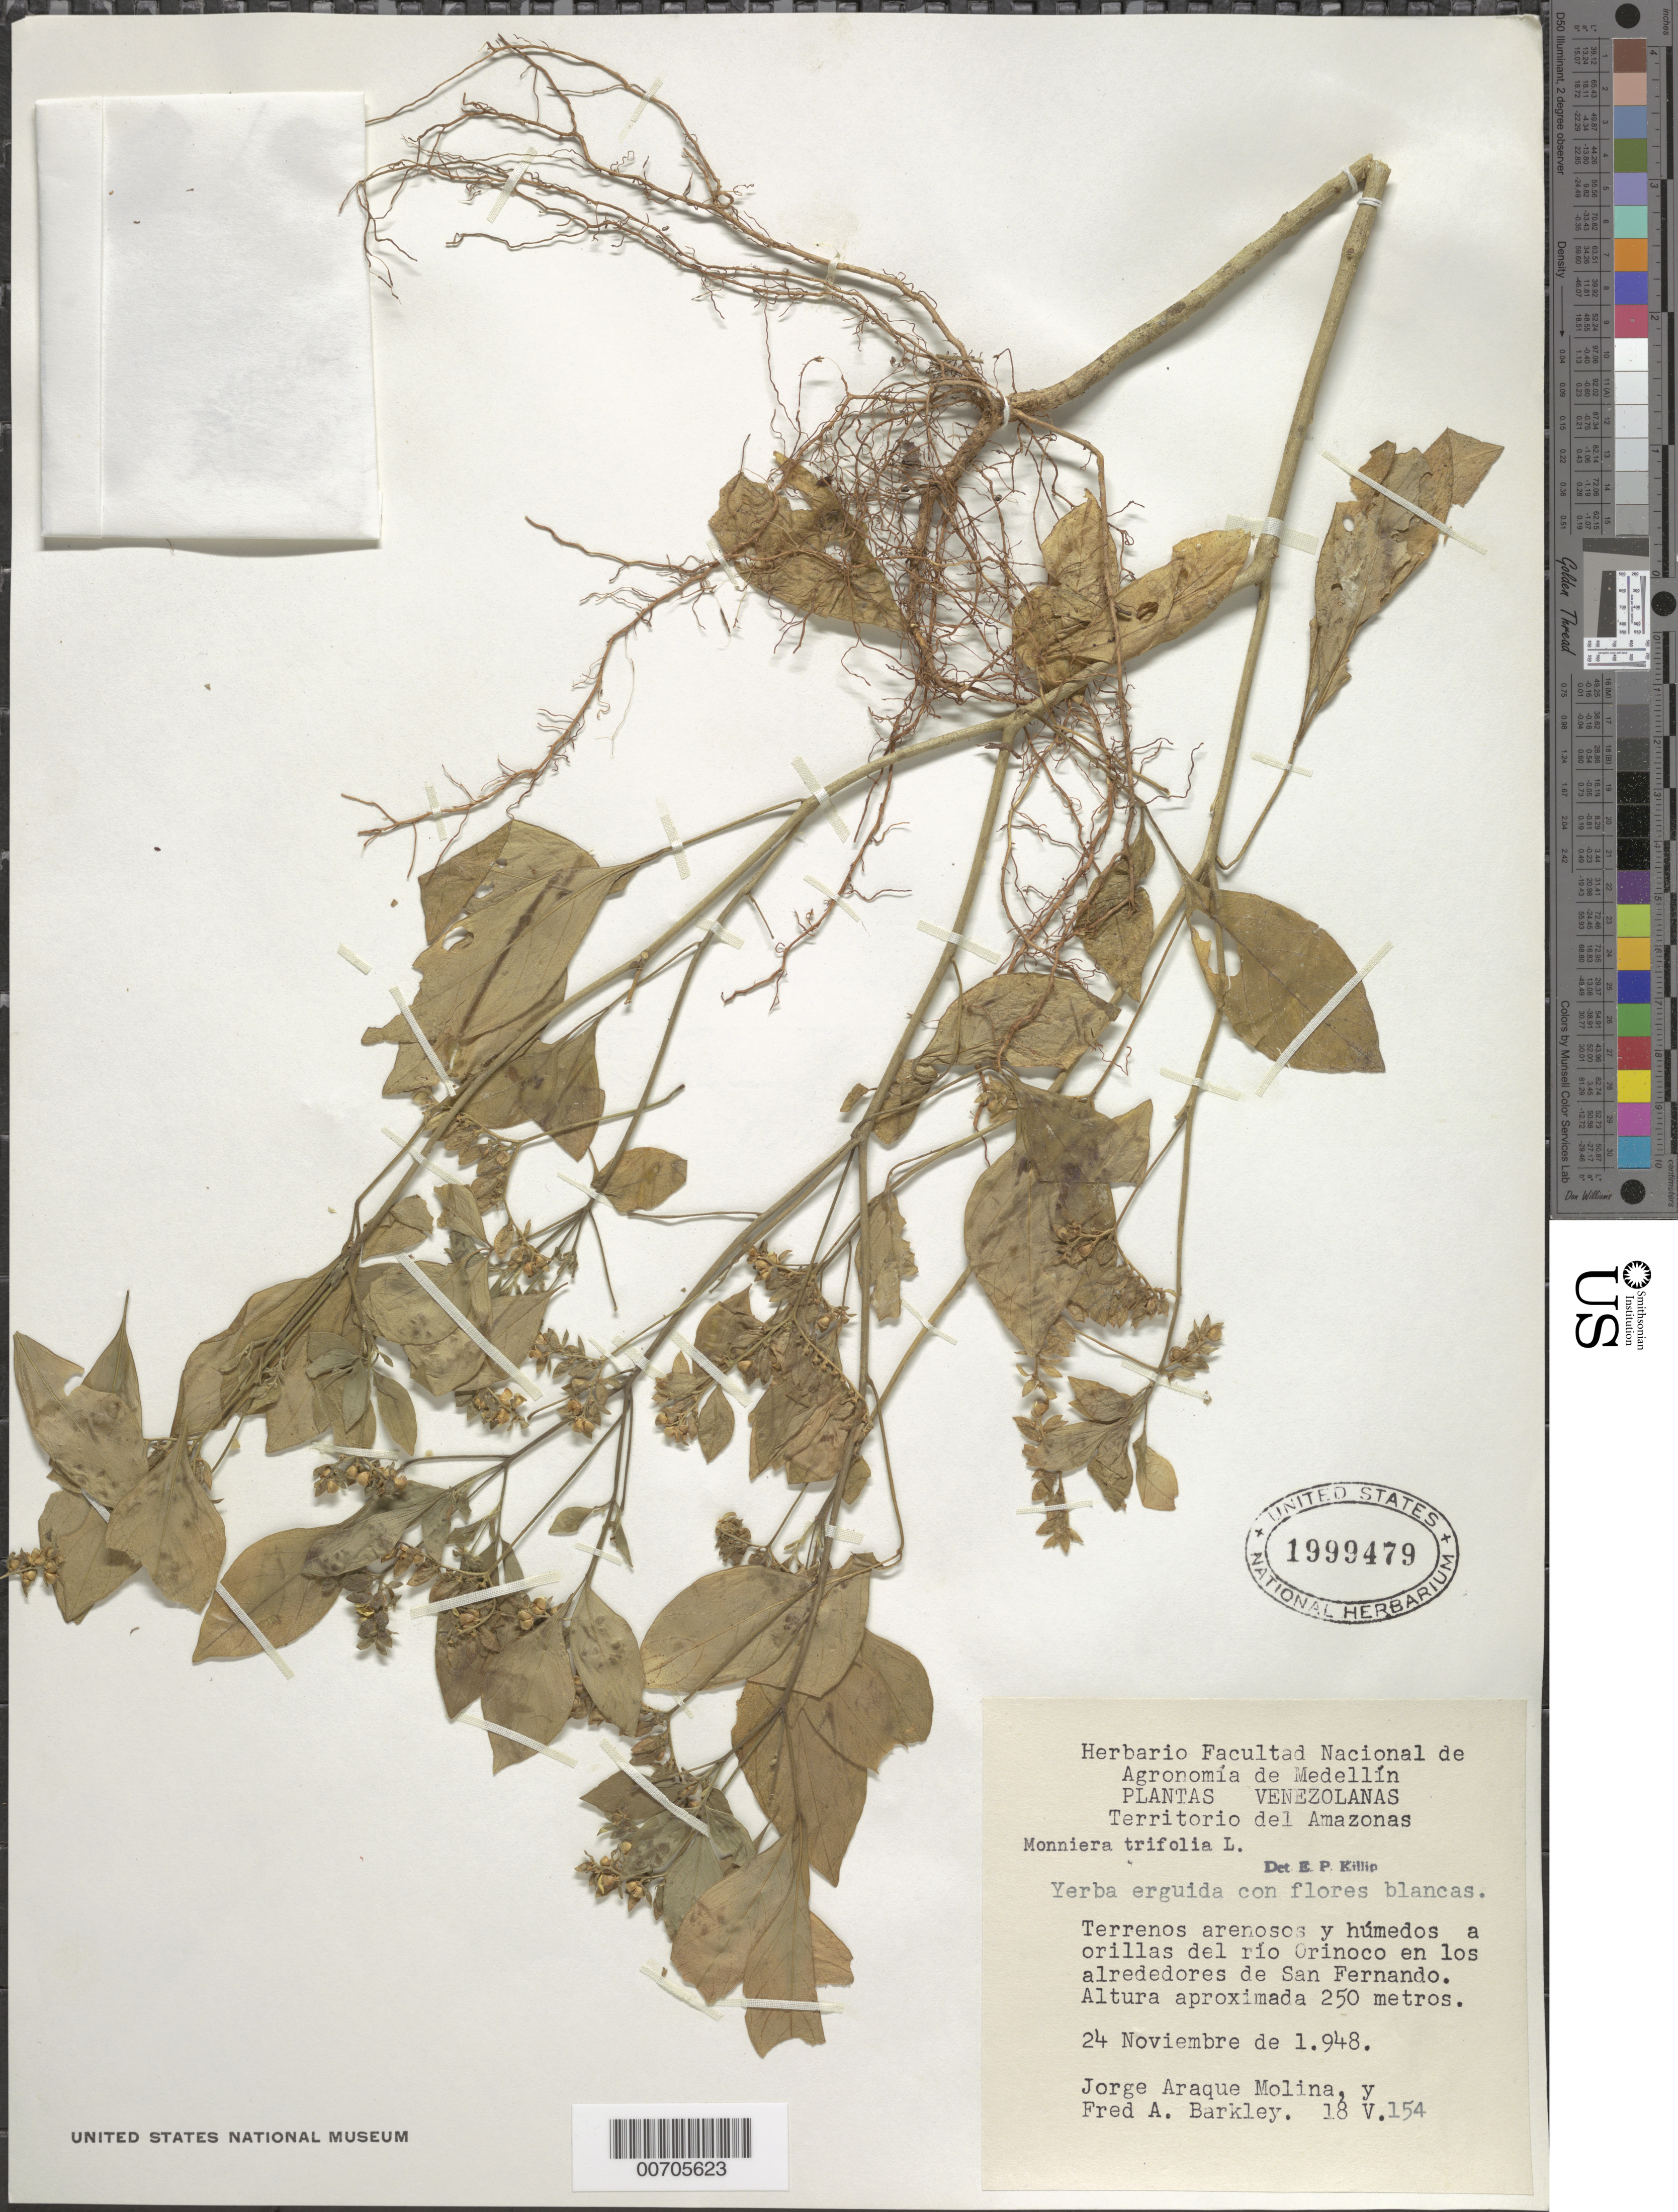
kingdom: Plantae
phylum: Tracheophyta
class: Magnoliopsida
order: Sapindales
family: Rutaceae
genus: Ertela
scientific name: Ertela trifolia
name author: (L.) Kuntze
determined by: Strong, Mark T., (BOT), Smithsonian Institution - National Museum of Natural History (UNITED STATES)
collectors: J. A. Molina & F. A. Barkley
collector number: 154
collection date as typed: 24-Nov-48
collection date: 1948-11-24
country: Venezuela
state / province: Amazonas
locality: Río Orinoco en los alrededores de San Fernando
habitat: Sandy ground and wet areas along river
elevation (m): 250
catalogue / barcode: US 1999479